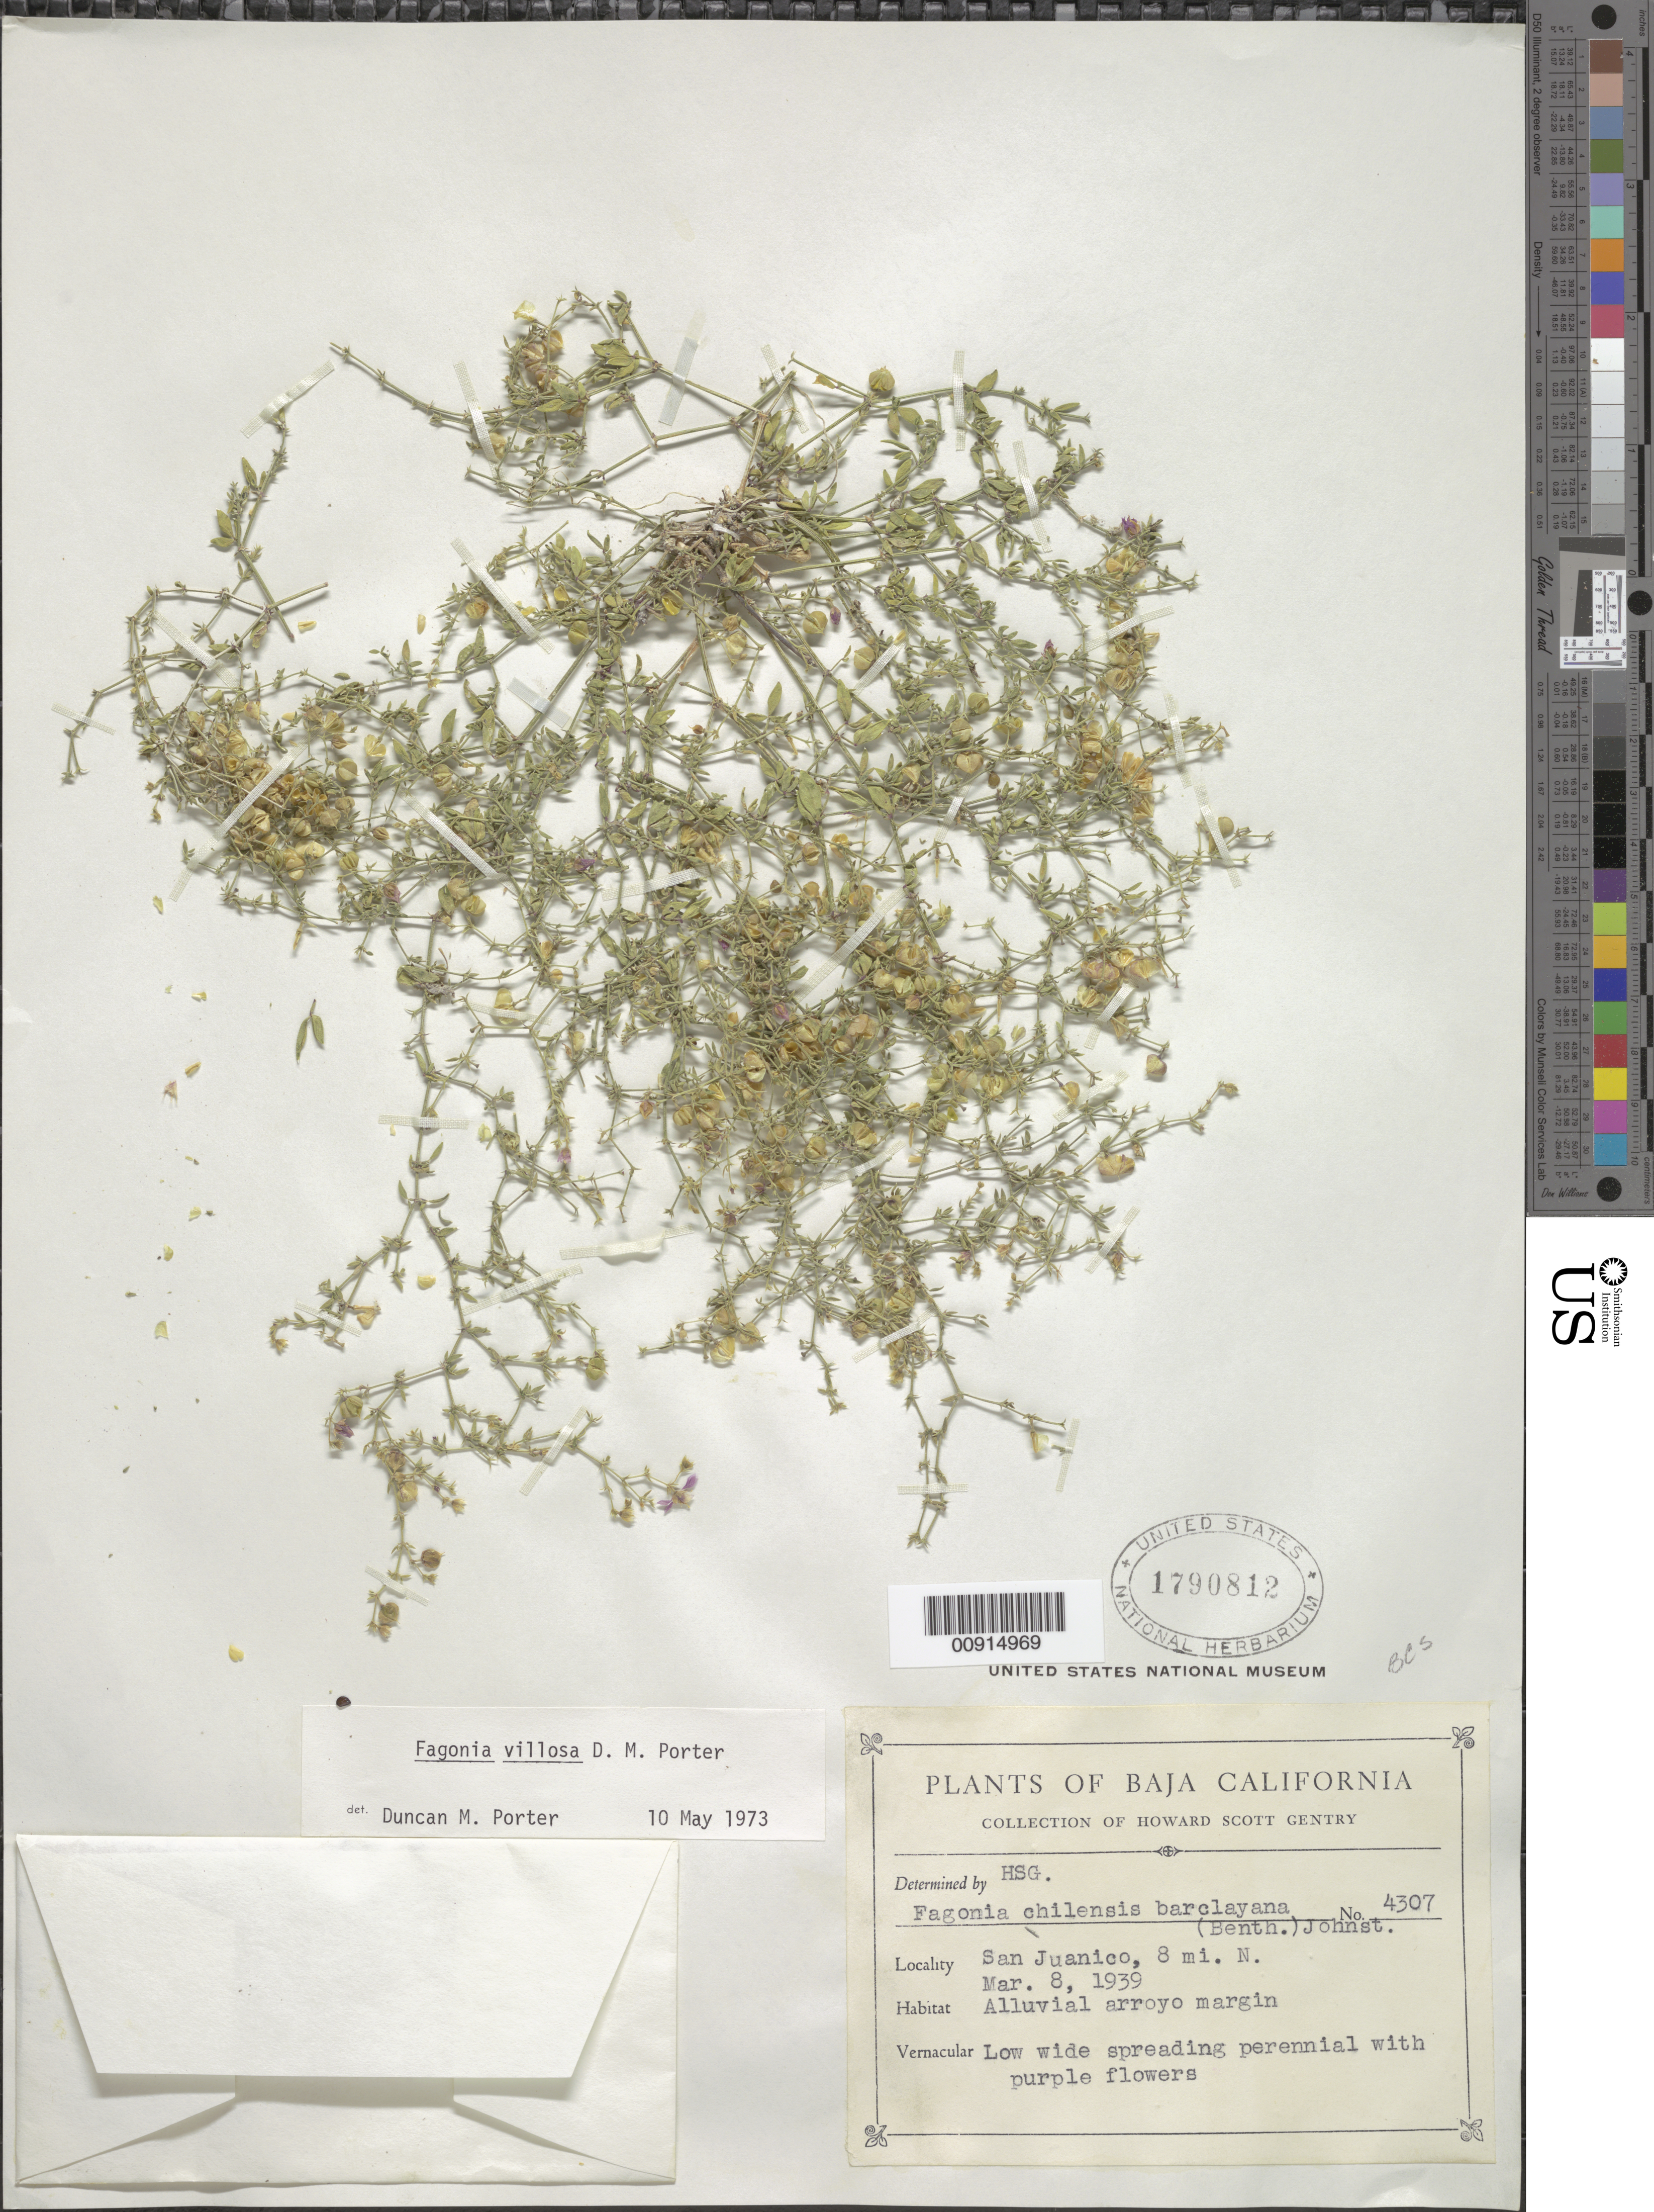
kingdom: Plantae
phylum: Tracheophyta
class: Magnoliopsida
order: Zygophyllales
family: Zygophyllaceae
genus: Fagonia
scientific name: Fagonia villosa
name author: D.M. Porter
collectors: H. S. Gentry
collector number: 4307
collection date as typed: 08 Mar 1939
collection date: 1939-03-08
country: Mexico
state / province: Baja California Sur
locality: San Juanico, 8 mi. N.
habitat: Alluvial arroyo margin.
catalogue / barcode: US 1790812